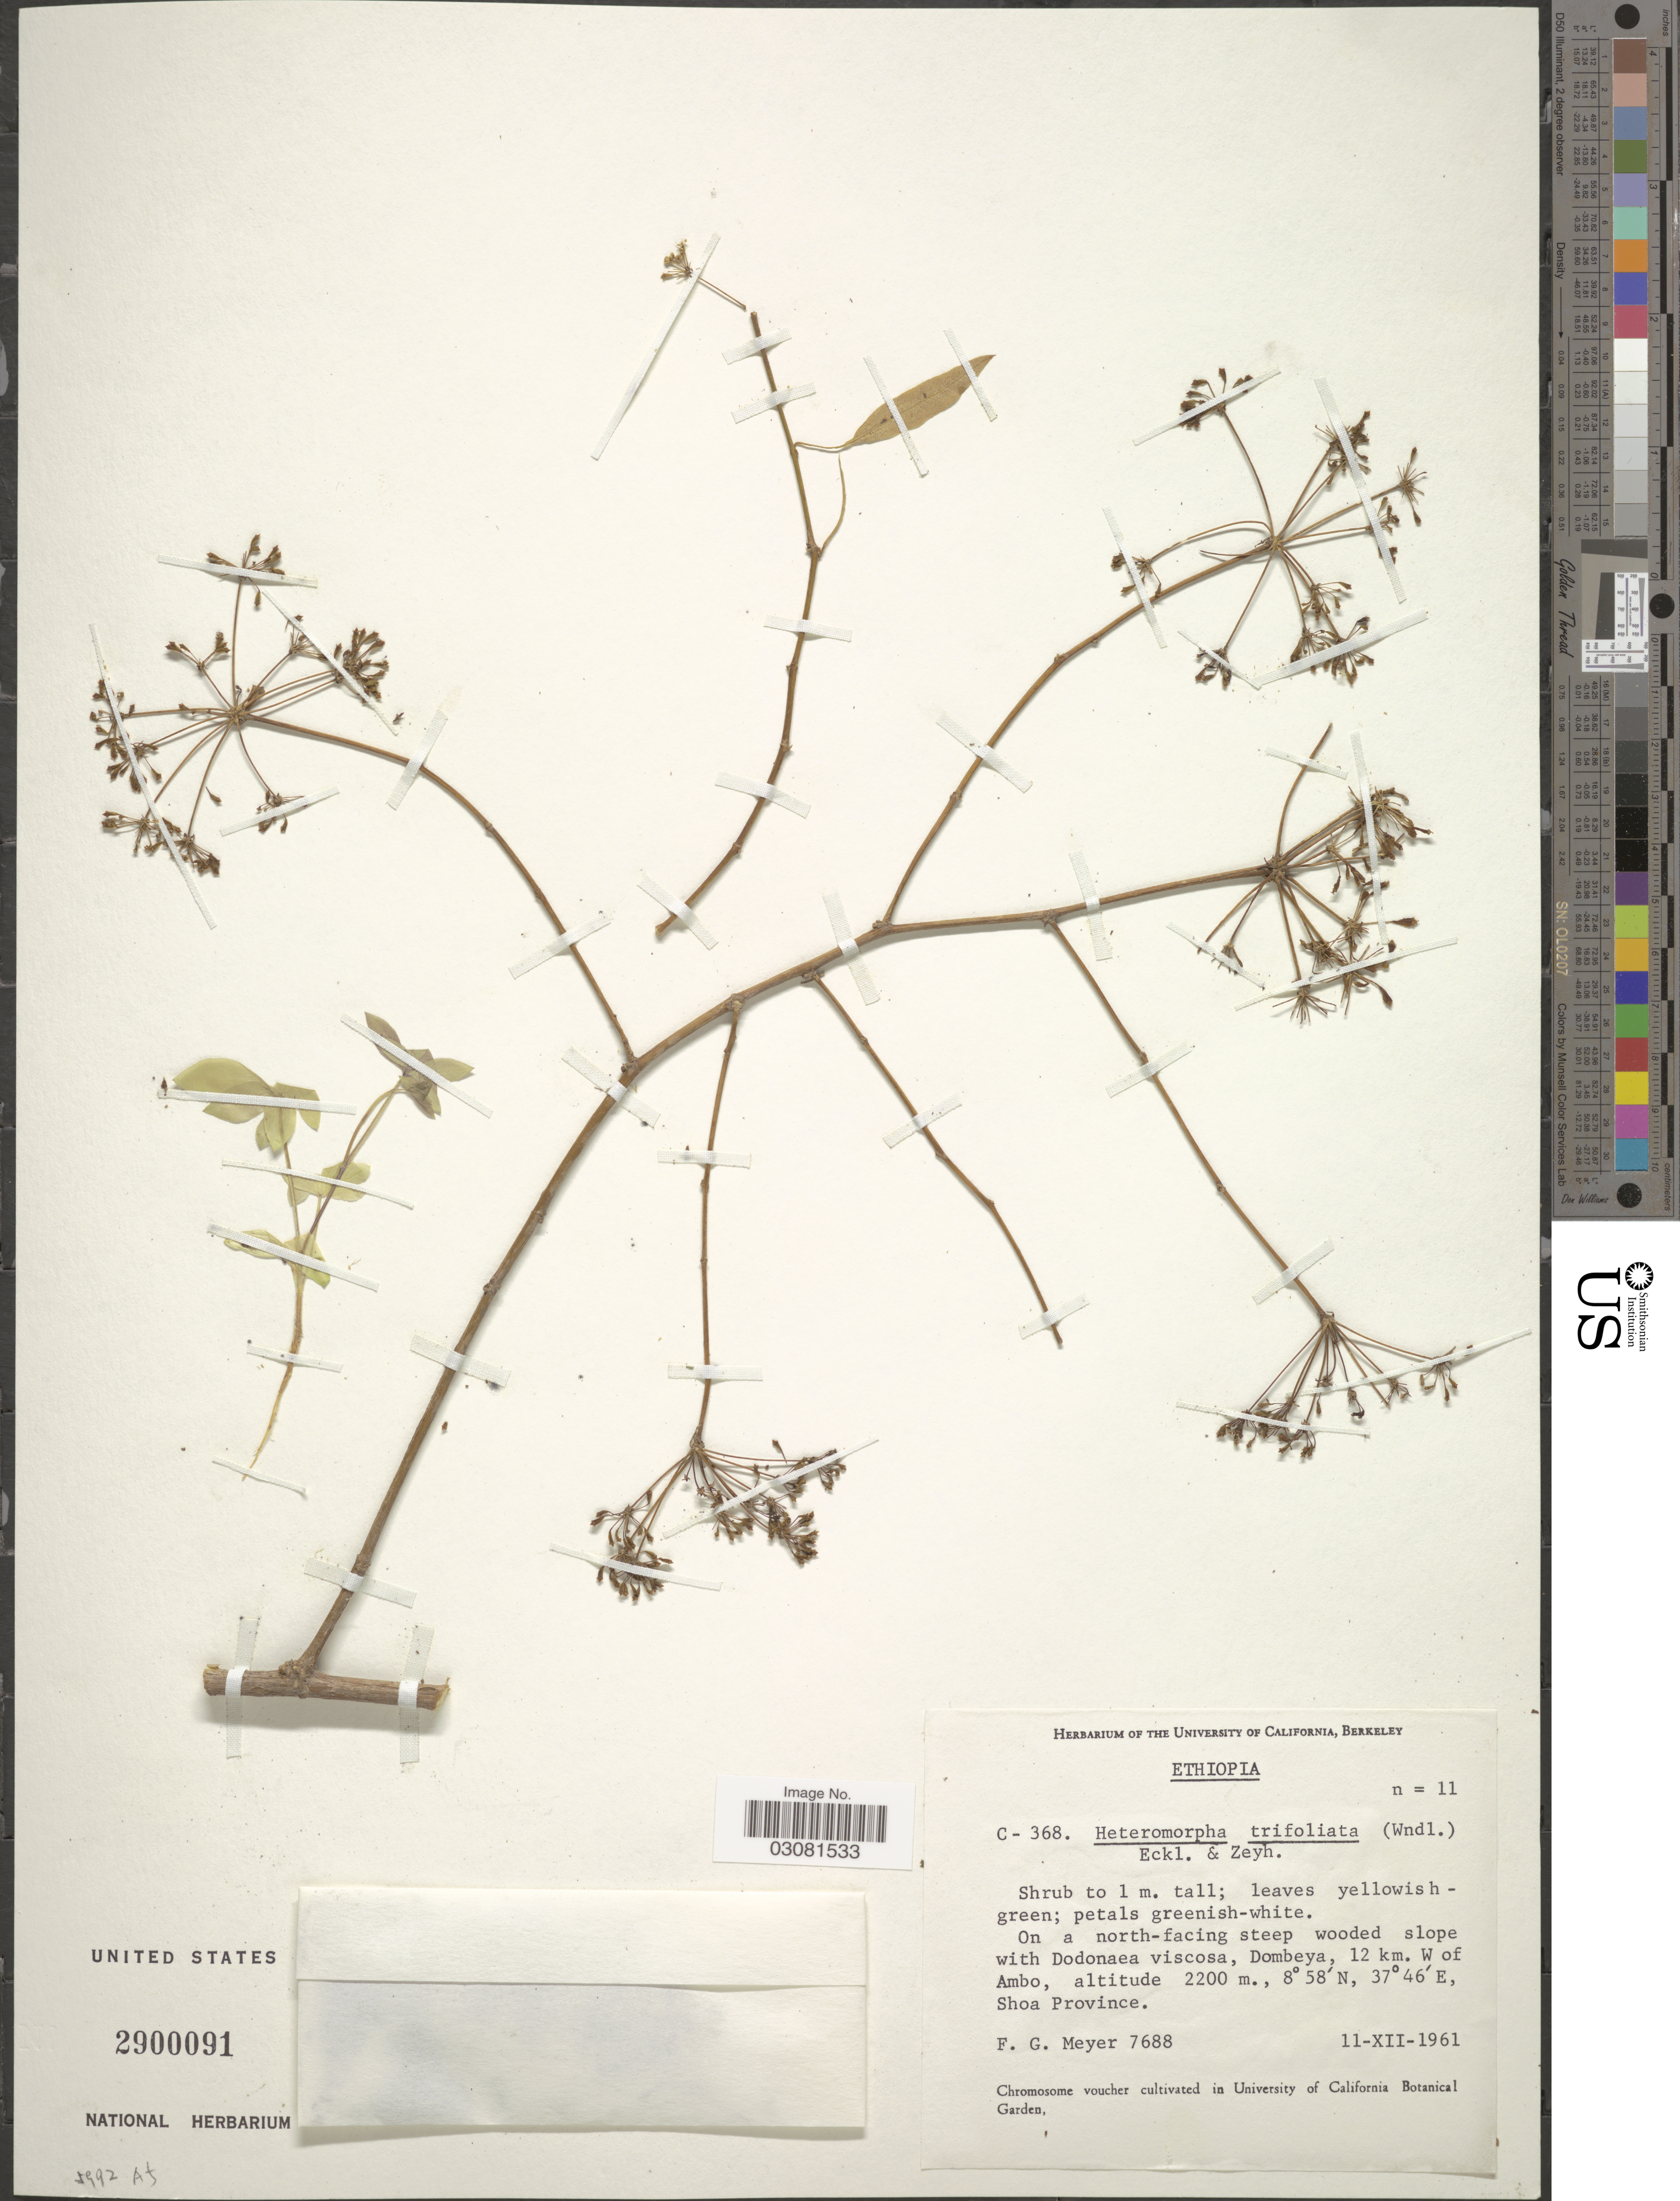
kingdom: Plantae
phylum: Tracheophyta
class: Magnoliopsida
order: Apiales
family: Apiaceae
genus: Heteromorpha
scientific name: Heteromorpha trifoliata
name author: (H.L. Wendl. & Bartl.) Eckl. & Zeyh.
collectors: F. G. Meyer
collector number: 7688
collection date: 1961-12-11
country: Ethiopia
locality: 12 km. W of Ambo. Shoa Province.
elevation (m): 2200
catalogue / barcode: US 2900091